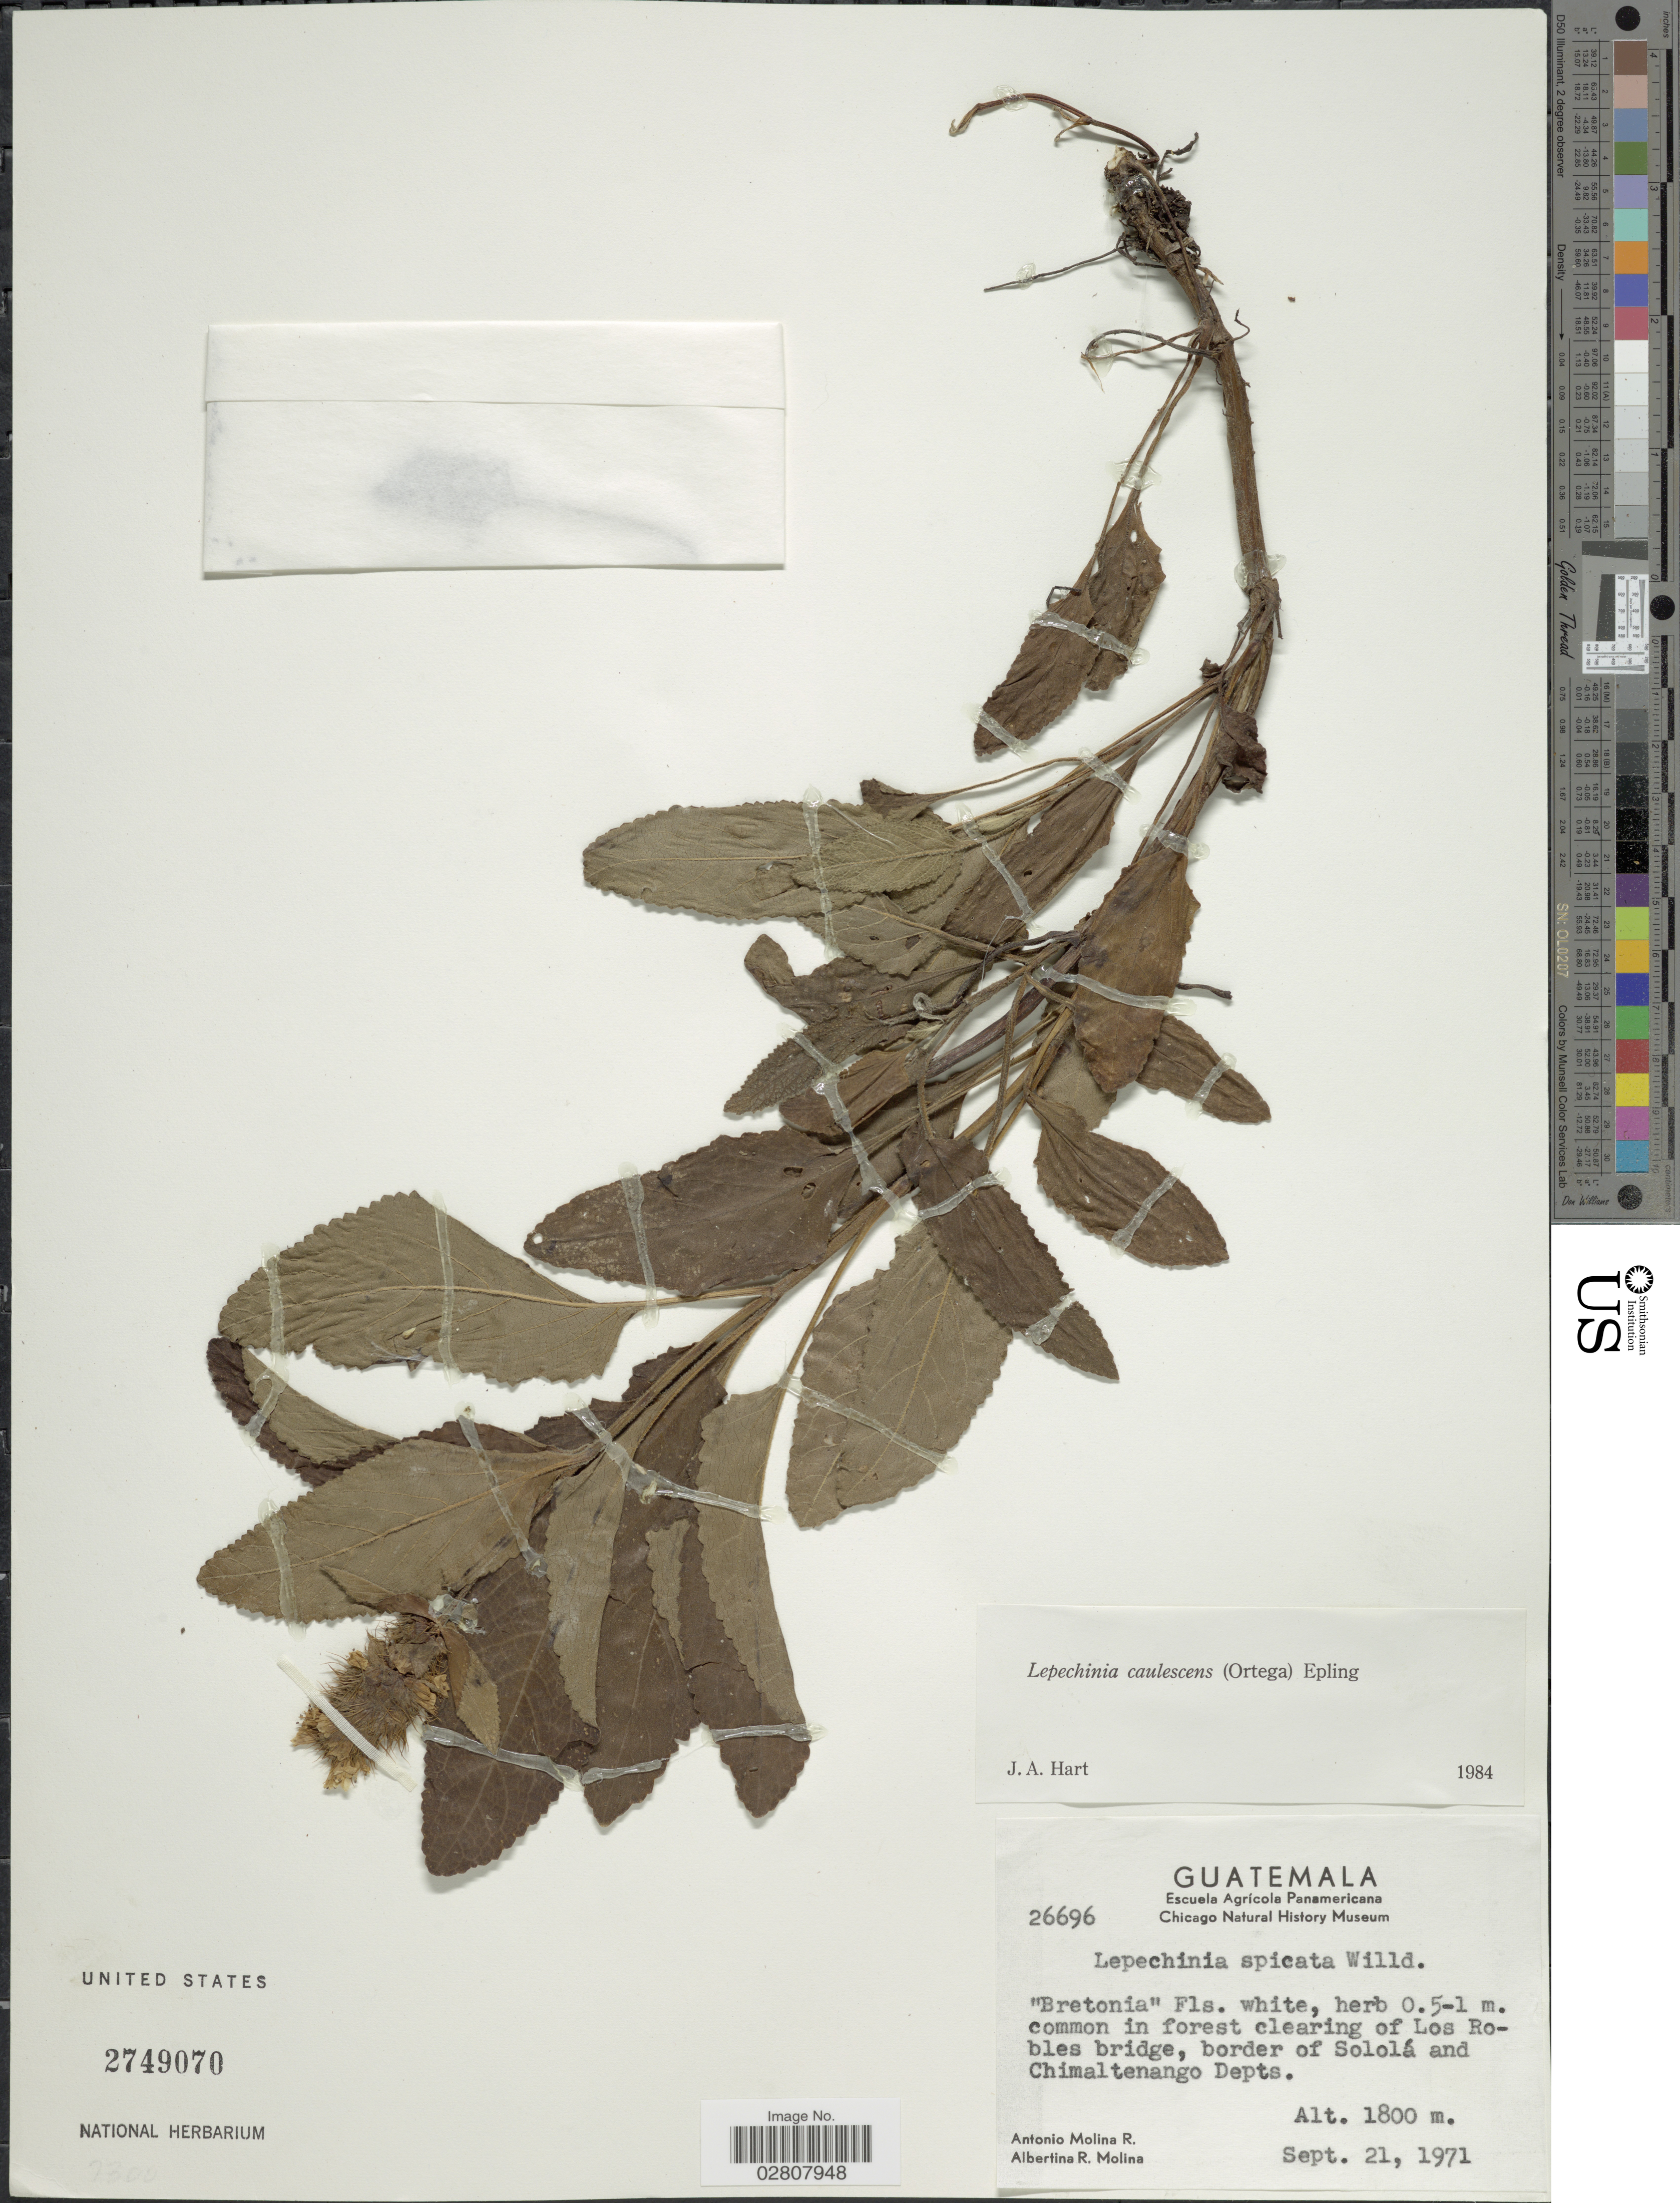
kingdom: Plantae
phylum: Tracheophyta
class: Magnoliopsida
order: Lamiales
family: Lamiaceae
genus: Lepechinia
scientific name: Lepechinia caulescens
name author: (Ortega) Epling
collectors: A. Molina R. & A. R. Molina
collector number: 26696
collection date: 1971-09-21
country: Guatemala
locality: In forest clearing of Los Robles bridge, border of Sololá and Chimtenango Dept.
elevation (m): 1800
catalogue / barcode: US 2749070